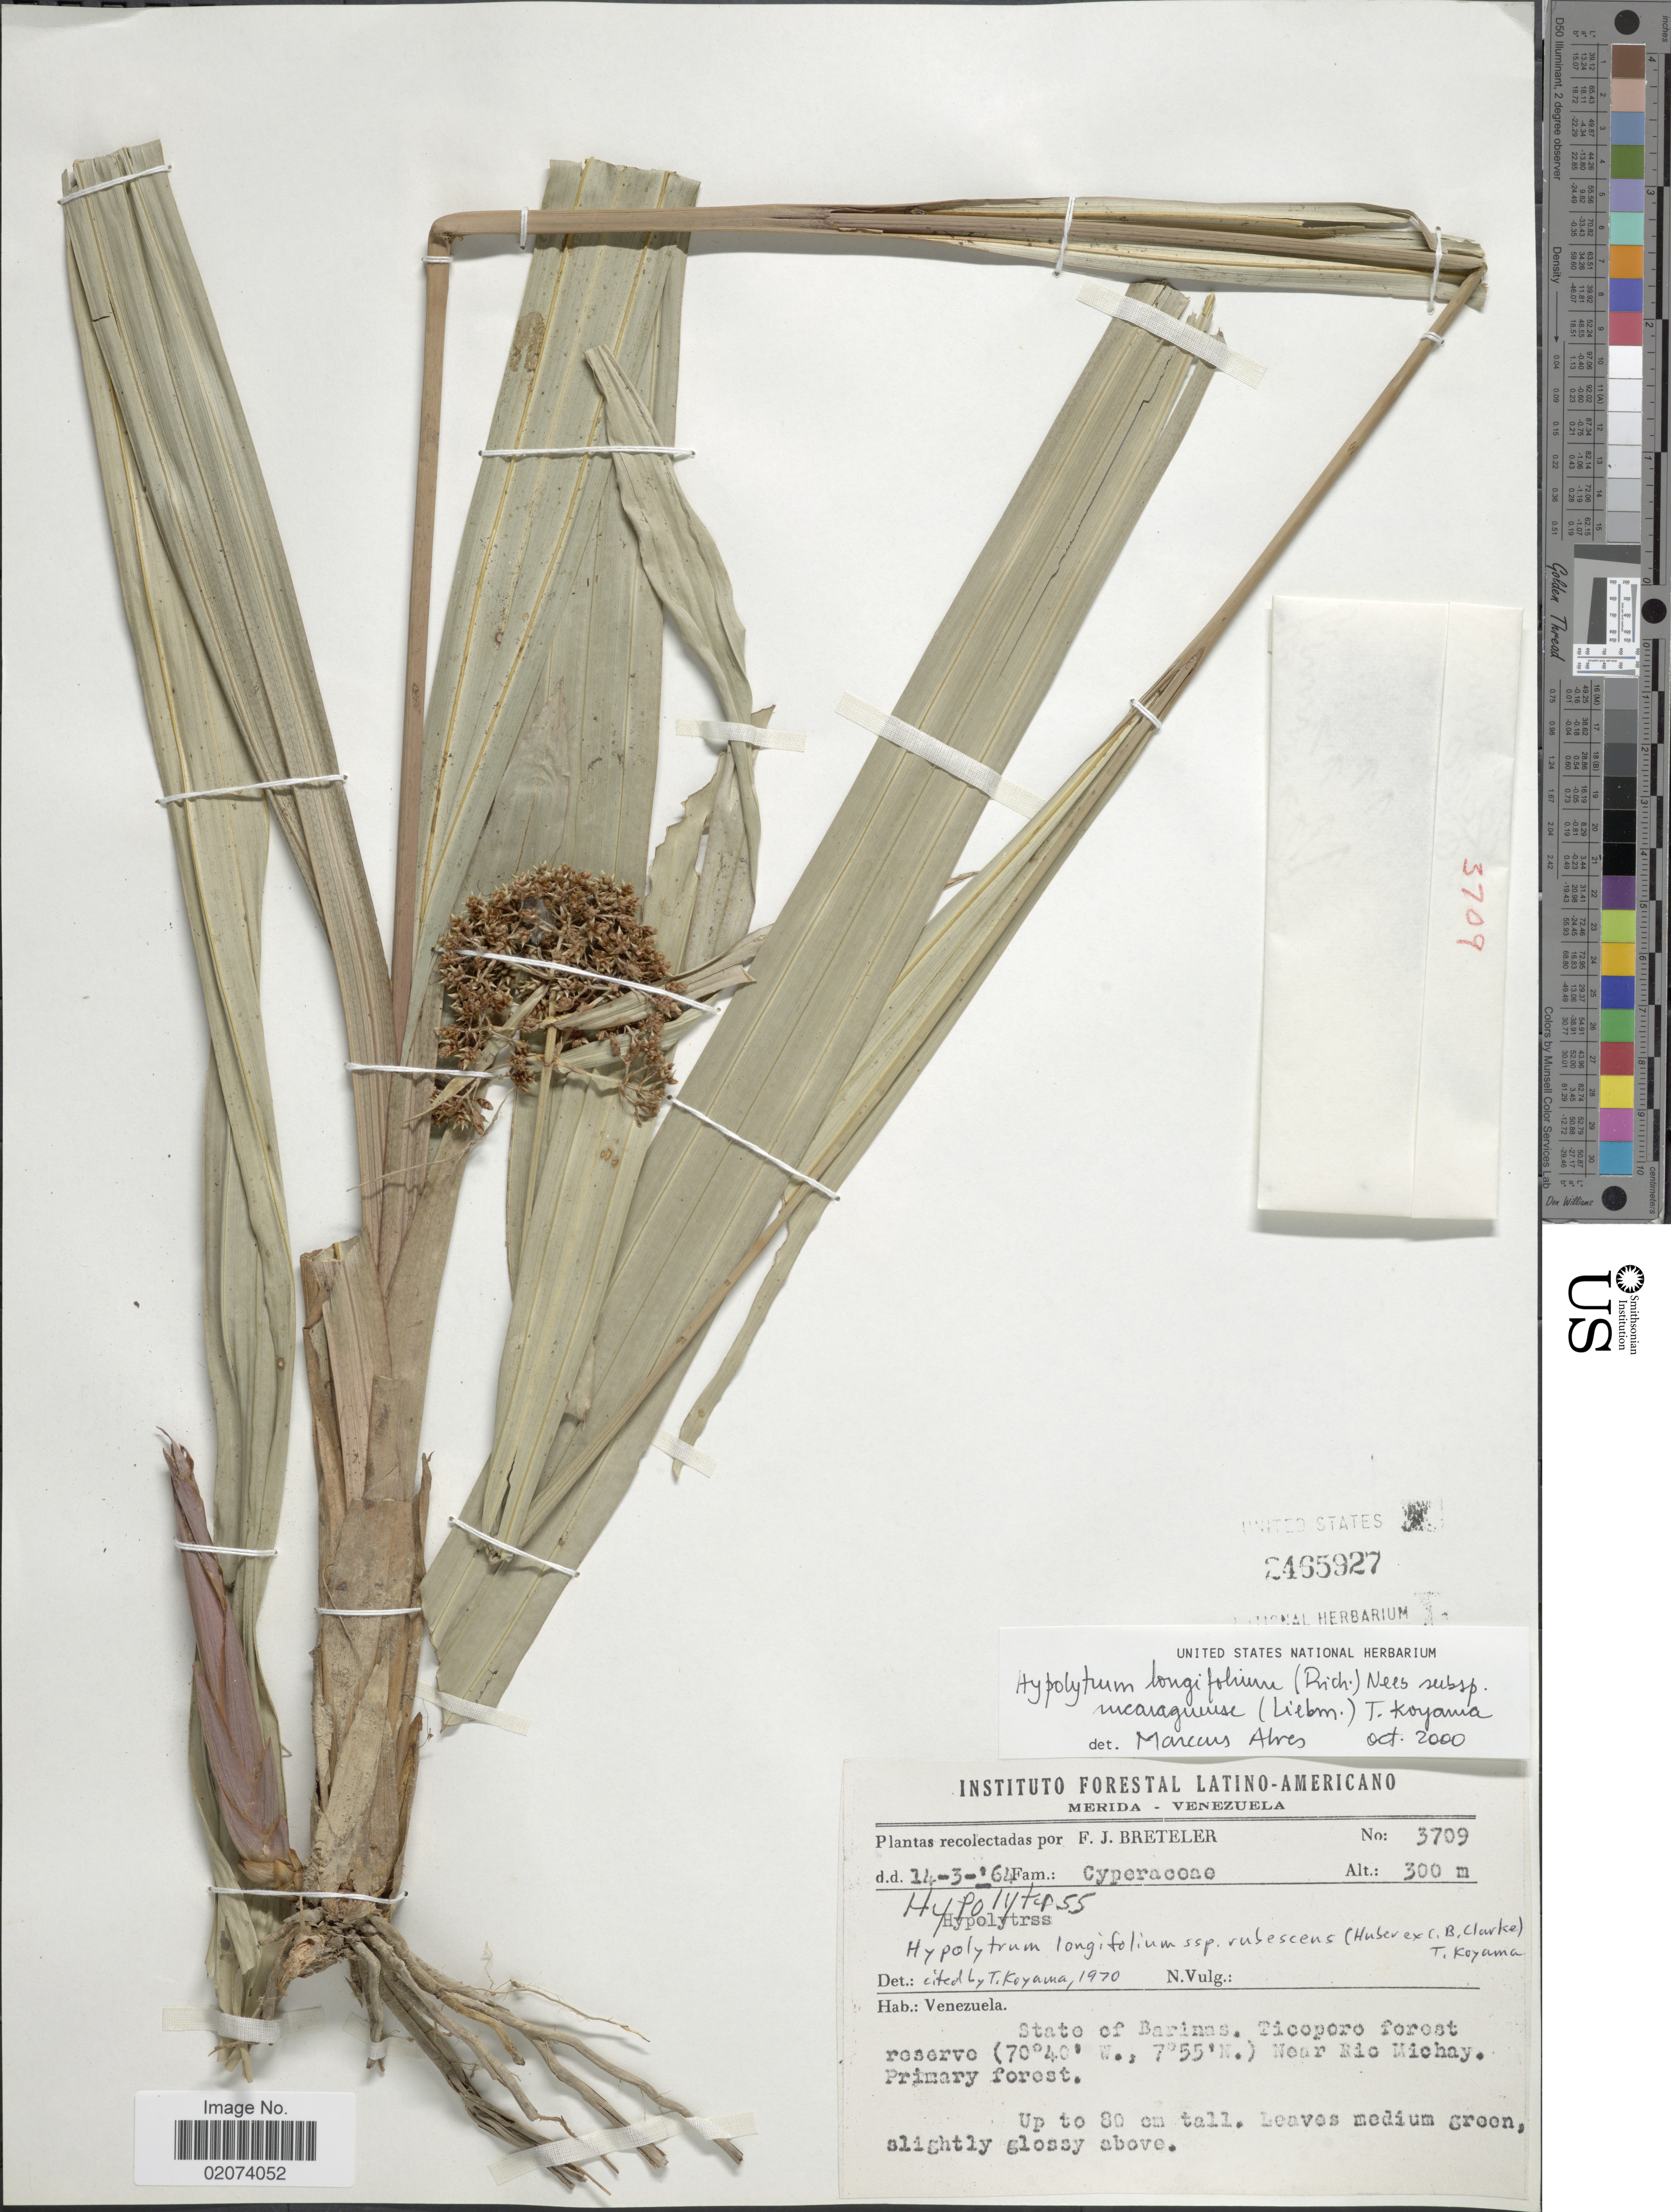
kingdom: Plantae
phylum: Tracheophyta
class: Liliopsida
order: Poales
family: Cyperaceae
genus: Hypolytrum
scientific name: Hypolytrum longifolium subsp. nicaraguense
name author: (Liebm.) T. Koyama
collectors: F. J. Breteler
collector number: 3709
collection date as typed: Transcribed d/m/y: 14/3/64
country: Venezuela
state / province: Barinas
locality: Ticoporo forest reserve, near Rio Michay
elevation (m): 300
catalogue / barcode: US 2465927